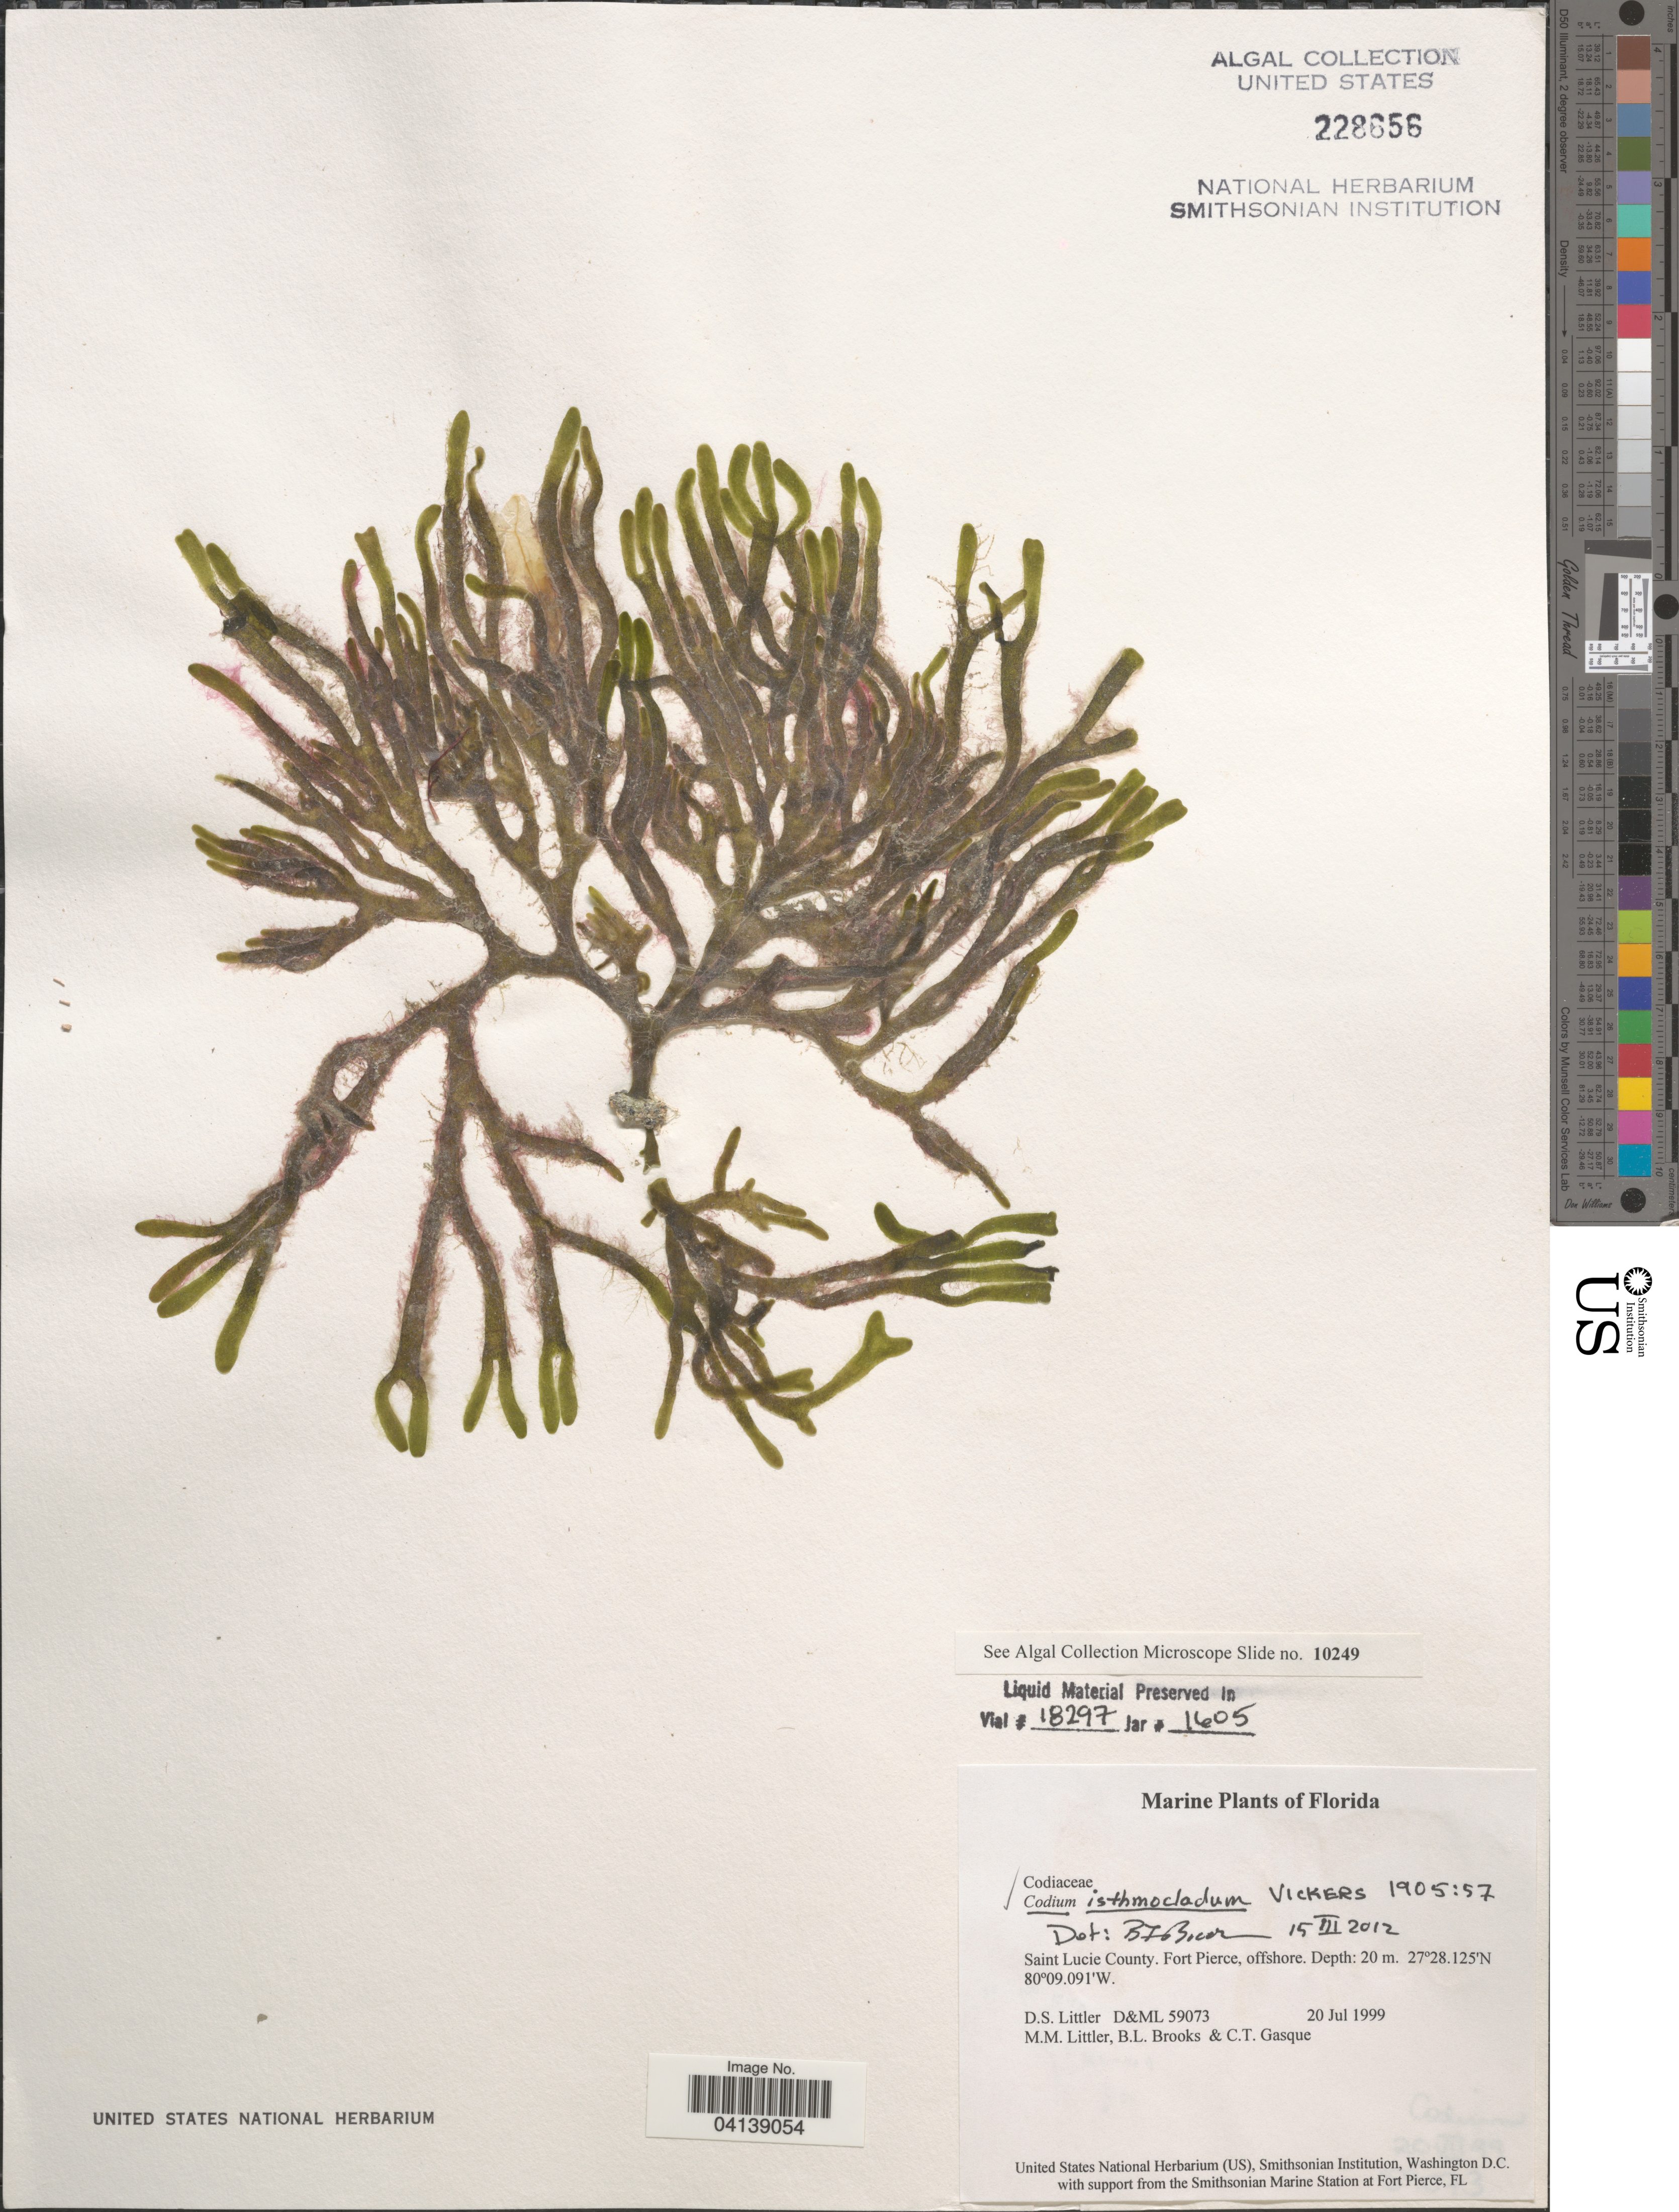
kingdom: Plantae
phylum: Chlorophyta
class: Ulvophyceae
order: Bryopsidales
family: Codiaceae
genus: Codium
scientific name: Codium isthmocladum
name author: Vickers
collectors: D. S. Littler, B. Brooks & C. Gasque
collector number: D&ML 59073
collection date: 1999-07-20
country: United States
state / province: Florida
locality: Saint Lucie County. Fort Pierce, offshore.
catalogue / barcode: US 228656